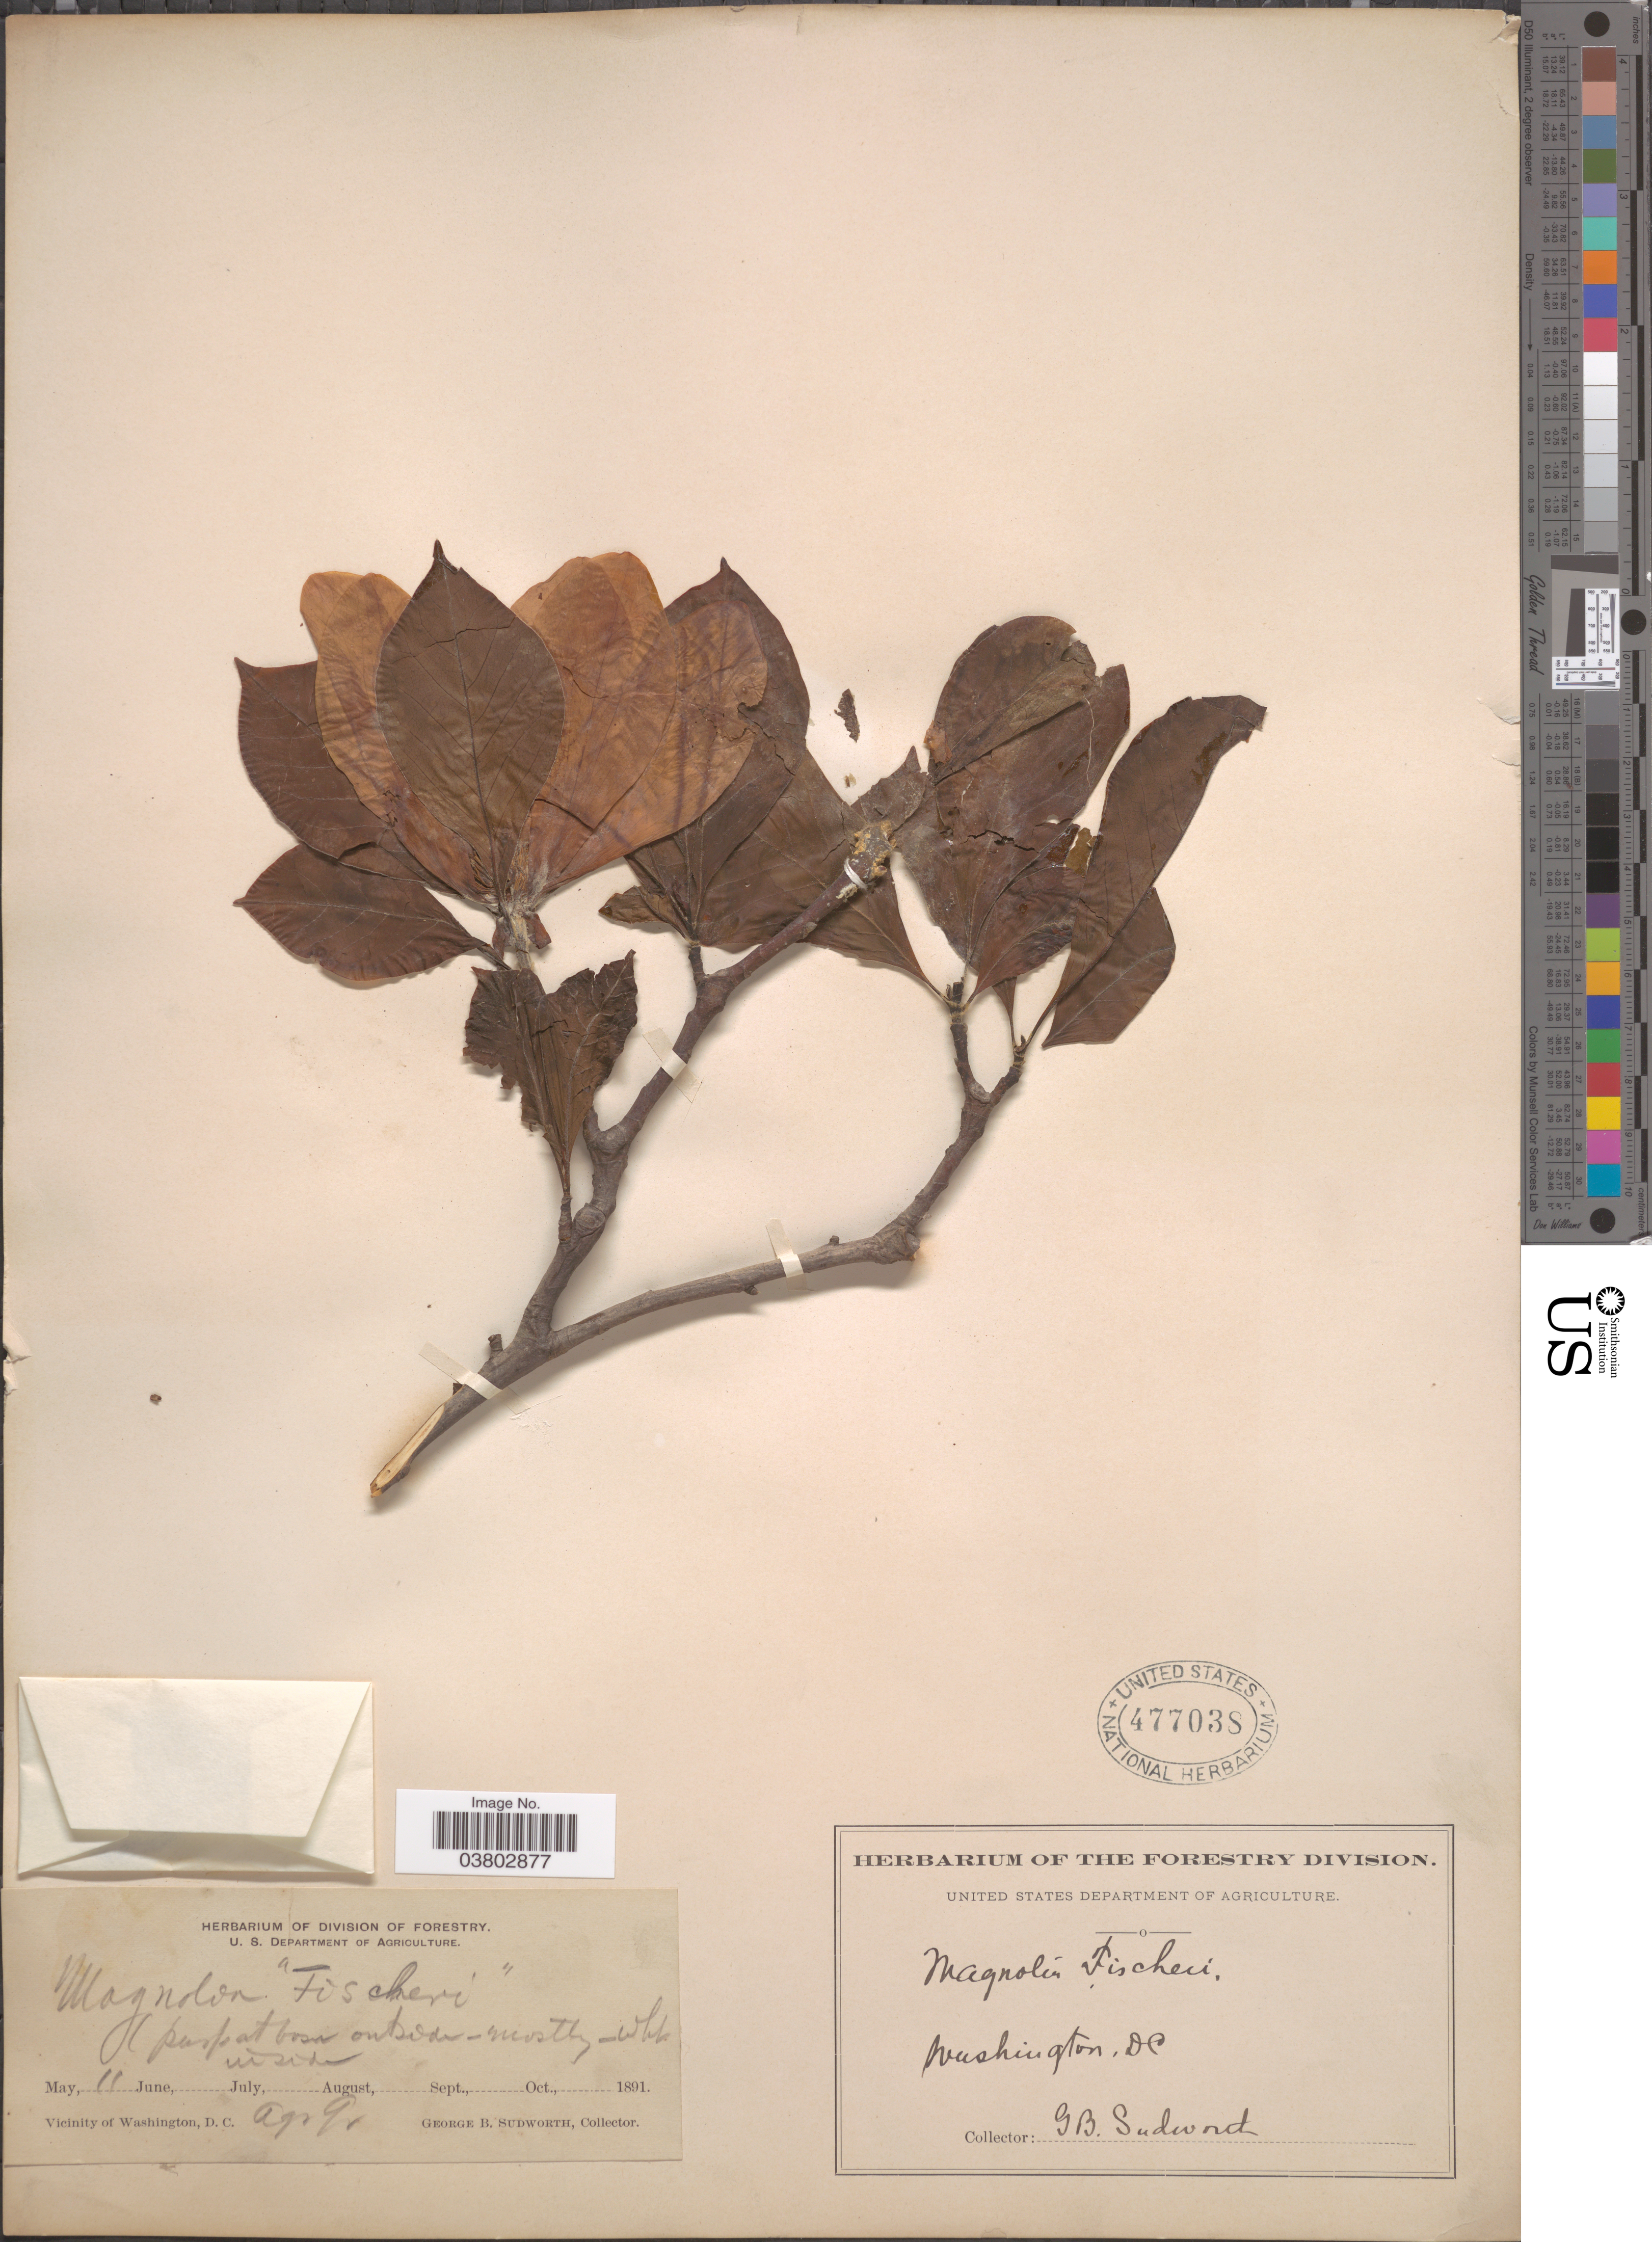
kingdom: Plantae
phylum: Tracheophyta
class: Magnoliopsida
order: Magnoliales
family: Magnoliaceae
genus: Magnolia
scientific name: Magnolia fischeri, ined.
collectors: G. B. Sudworth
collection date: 1891-05-11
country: United States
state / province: District of Columbia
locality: Washington. Vicinity of Washington. Agr. Gr.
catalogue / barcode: US 477038